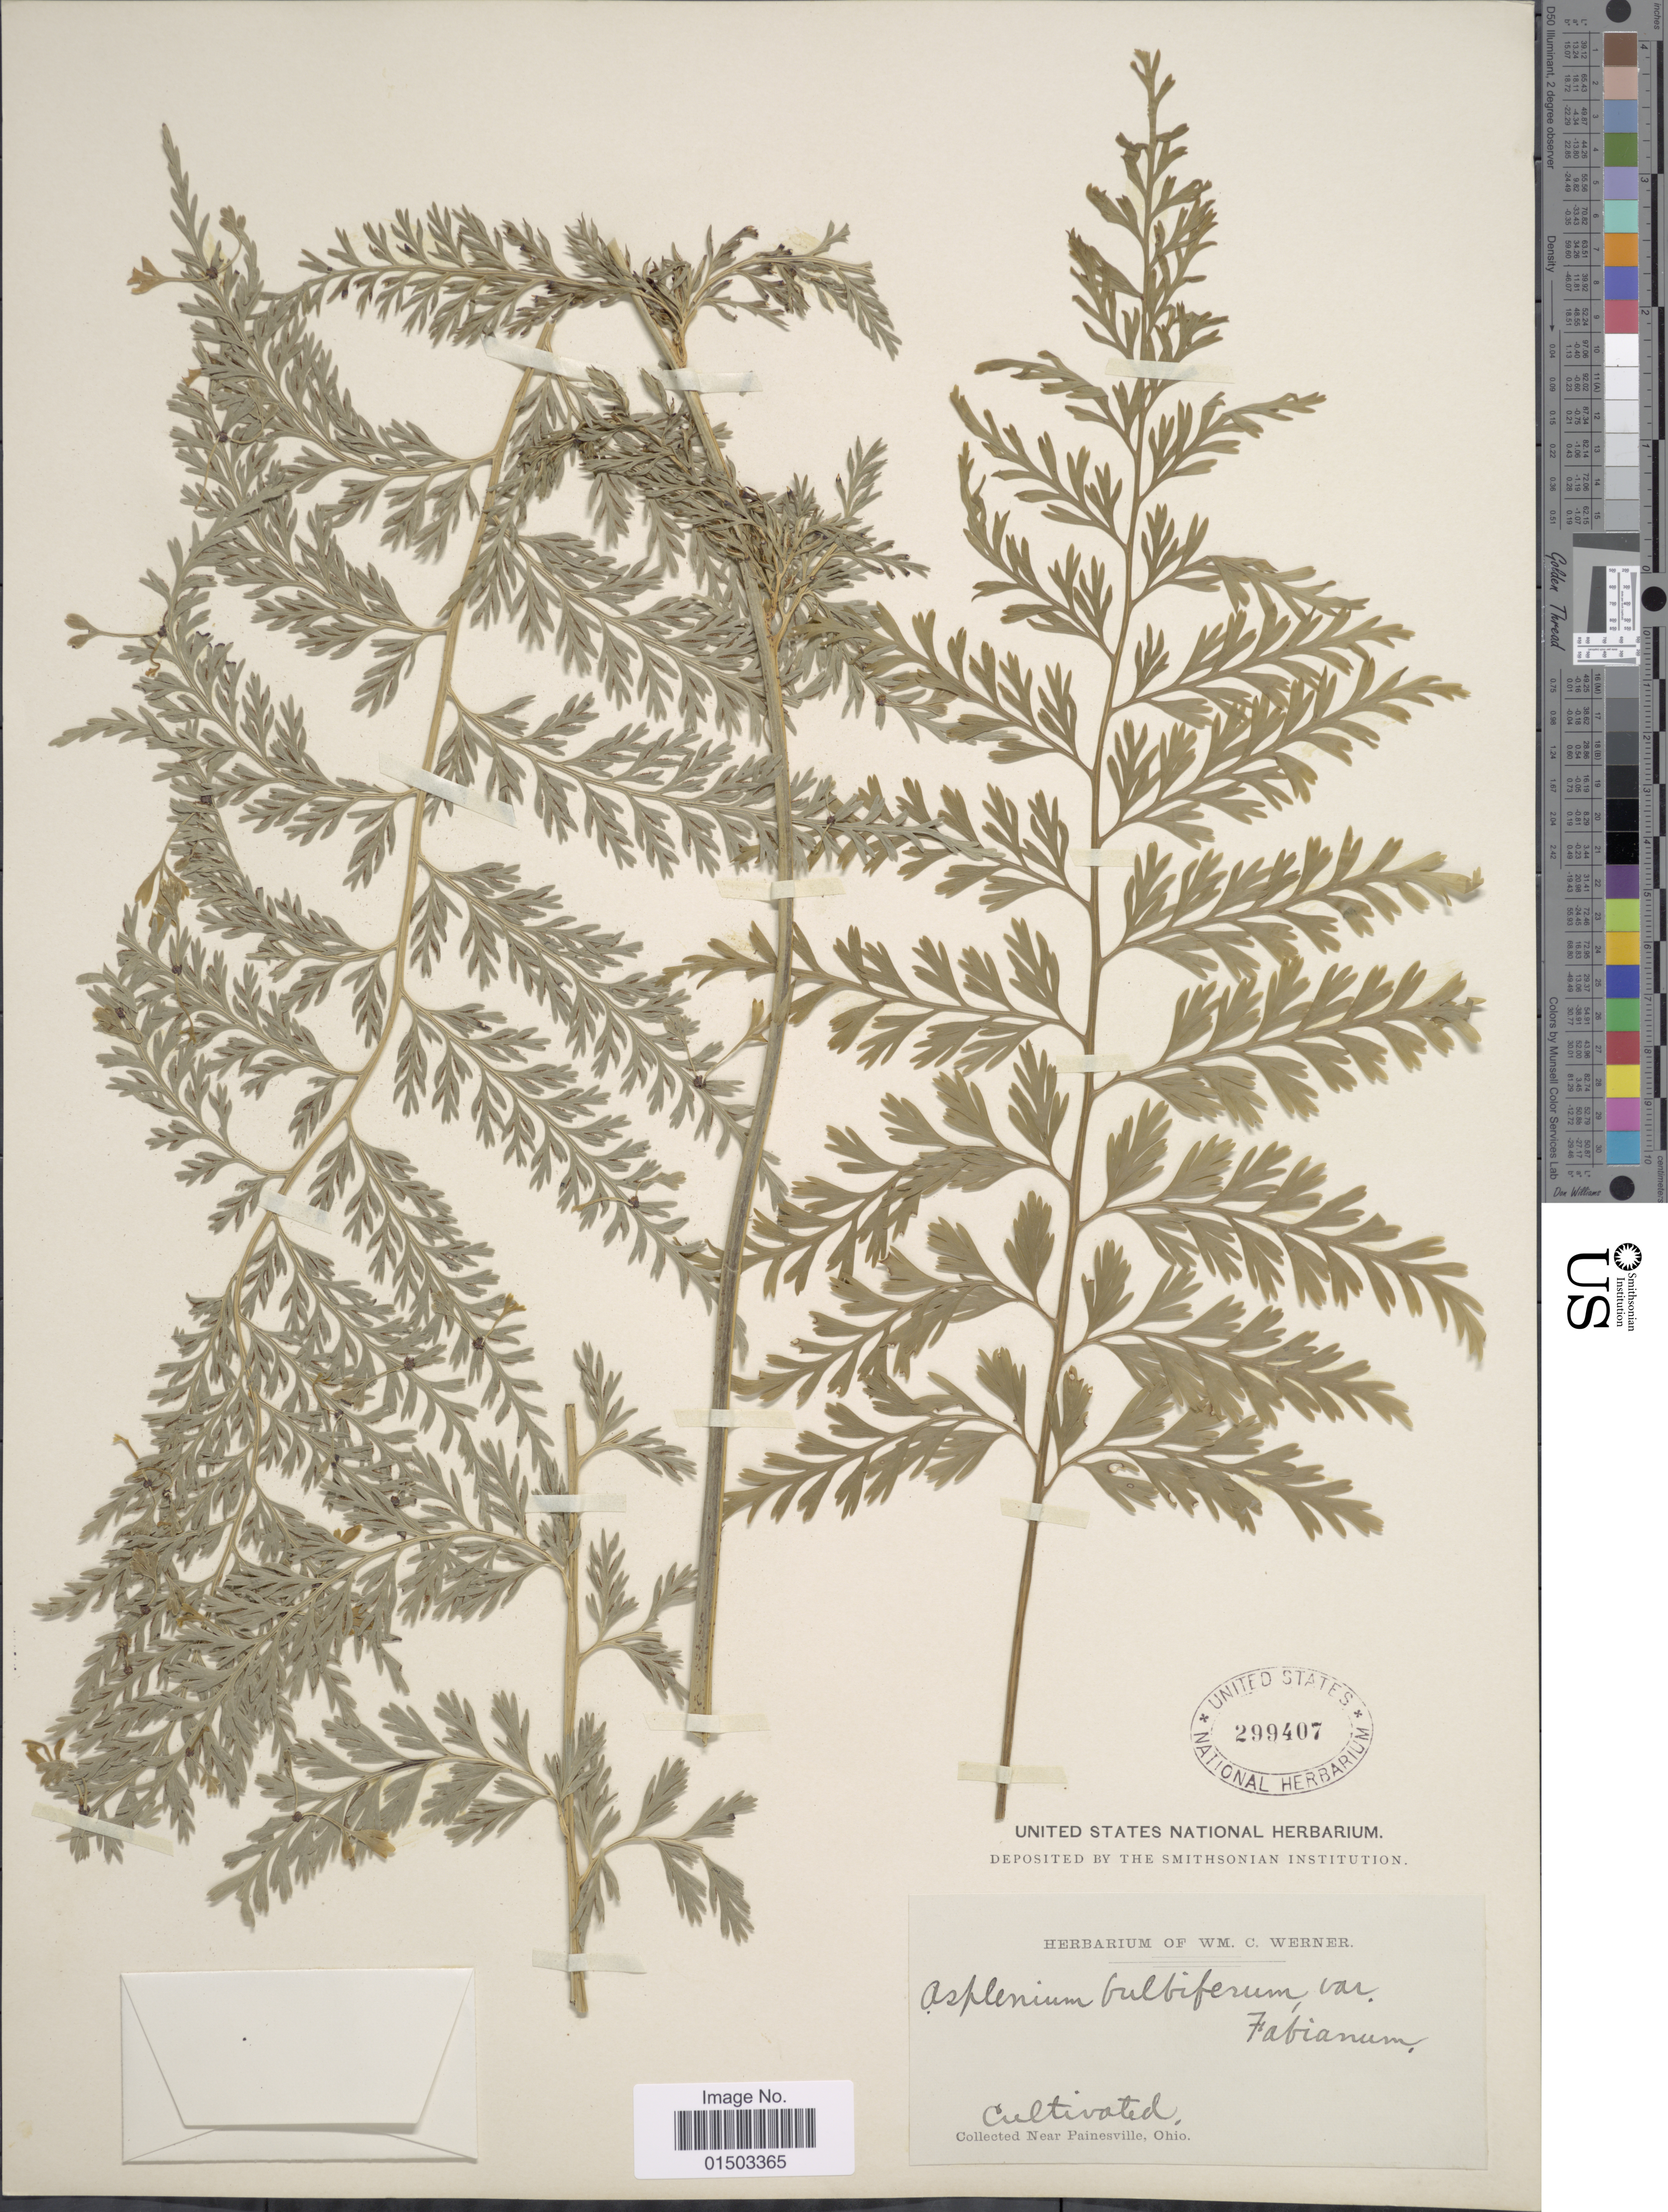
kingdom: Plantae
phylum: Tracheophyta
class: Polypodiopsida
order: Polypodiales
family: Aspleniaceae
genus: Asplenium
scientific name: Asplenium bulbiferum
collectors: ex herb. of Wm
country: United States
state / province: Ohio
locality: Cultivated, Collected Near Painesville, Ohio.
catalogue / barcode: US 299407